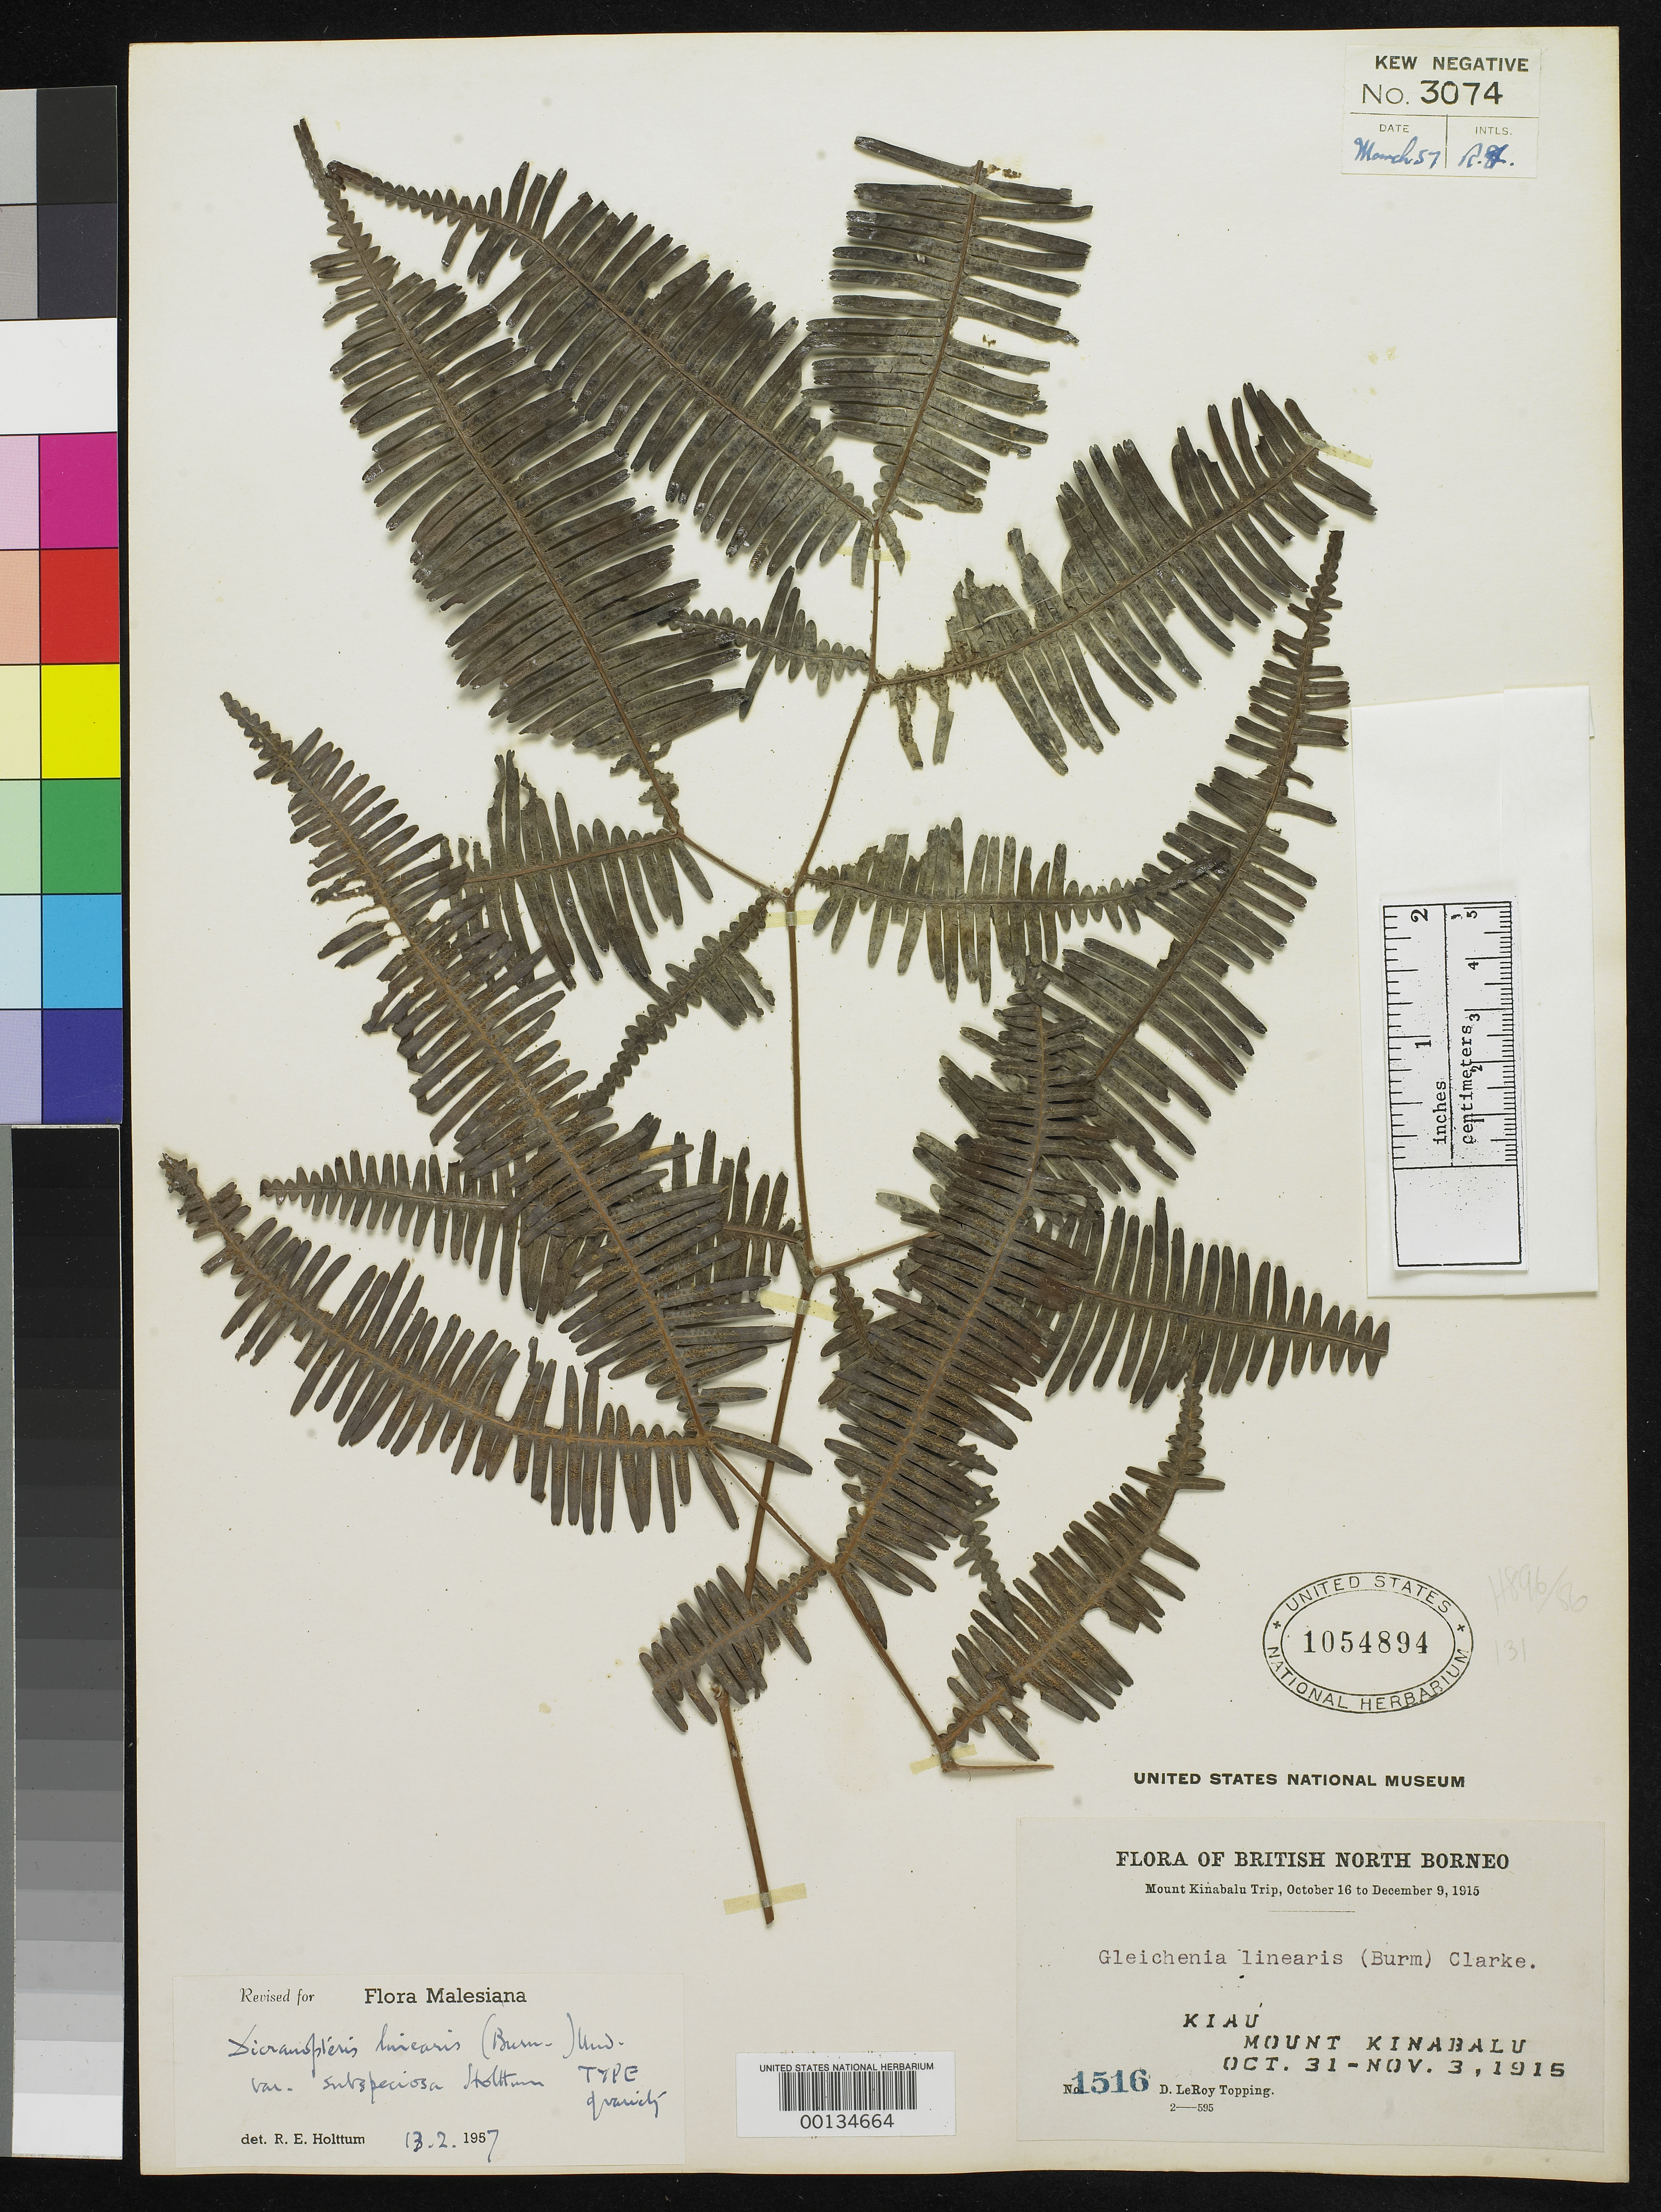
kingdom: Plantae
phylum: Tracheophyta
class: Polypodiopsida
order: Gleicheniales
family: Gleicheniaceae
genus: Dicranopteris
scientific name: Dicranopteris linearis var. subspeciosa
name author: Holttum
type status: Holotype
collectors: D. L. Topping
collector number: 1516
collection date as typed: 31 Oct 1915 to 03 Nov 1915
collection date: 1915-10-31/1915-11-03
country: Malaysia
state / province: Sabah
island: Borneo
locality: Kiau, Mount Kinabalu.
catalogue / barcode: US 1054894